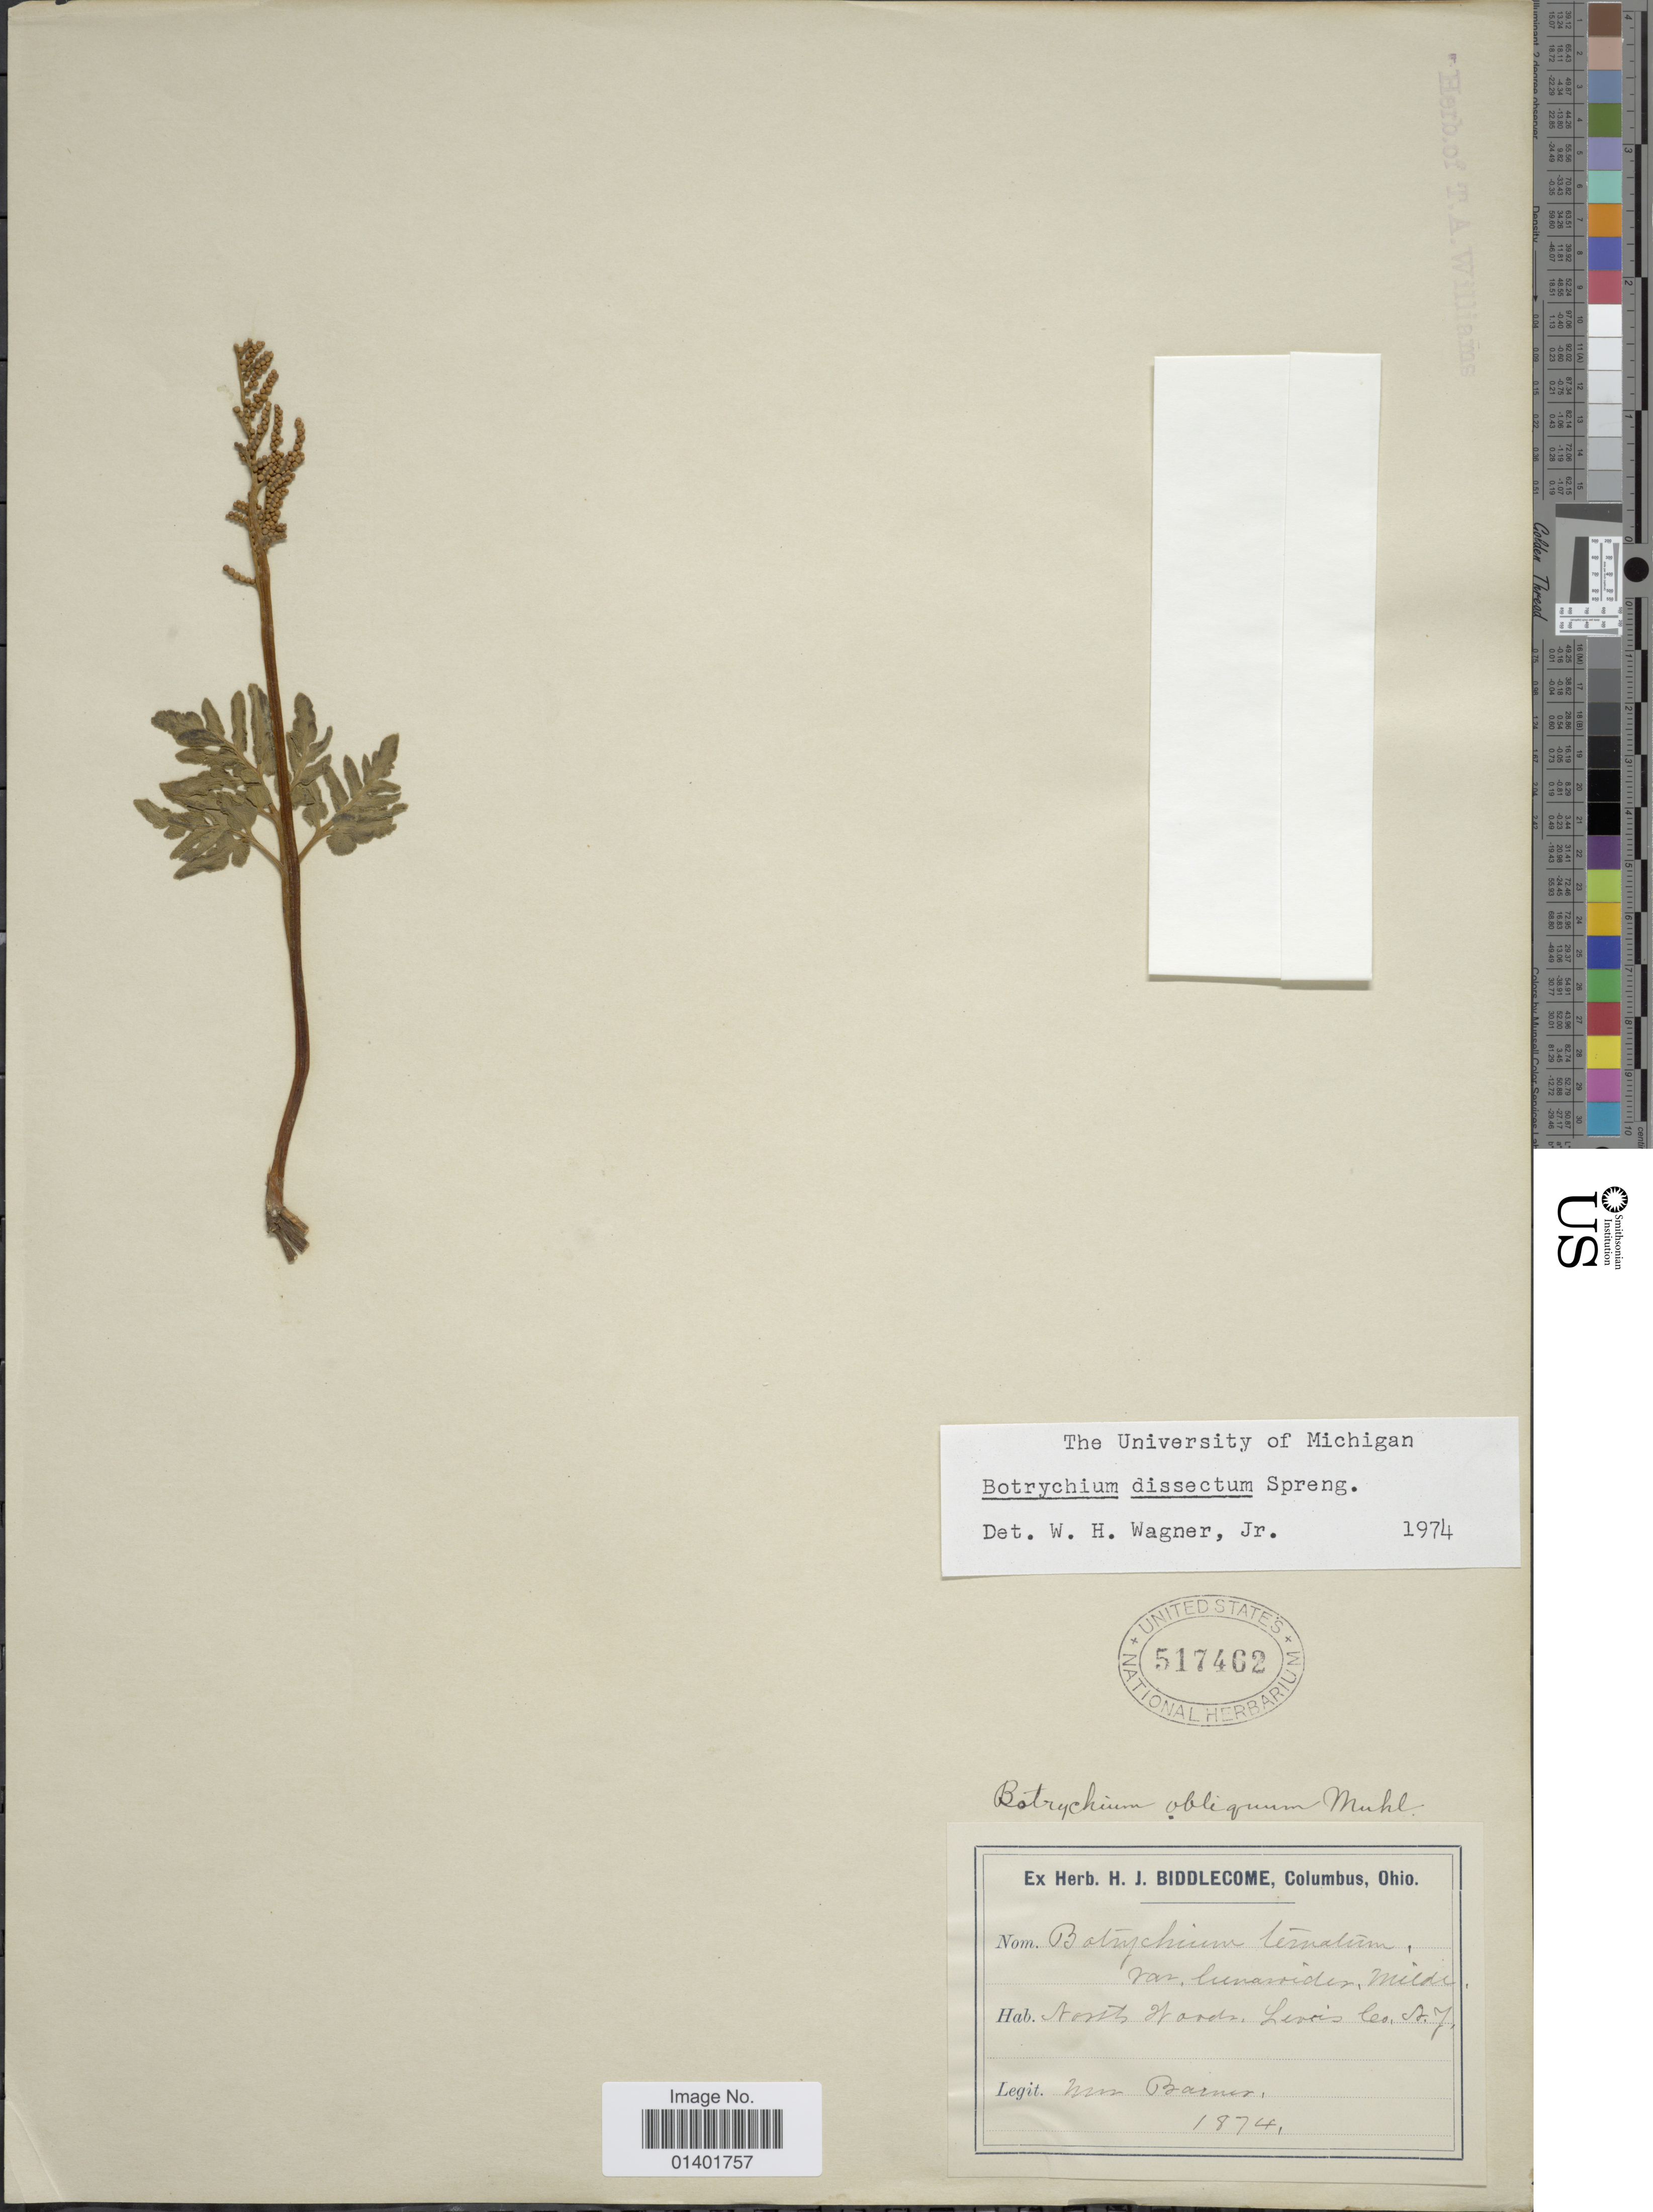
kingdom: Plantae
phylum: Tracheophyta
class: Polypodiopsida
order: Ophioglossales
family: Ophioglossaceae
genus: Botrychium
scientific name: Botrychium dissectum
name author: Spreng.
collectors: M. Barnes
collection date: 1874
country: United States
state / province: New York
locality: North Woods, Lewis Co.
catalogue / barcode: US 517462